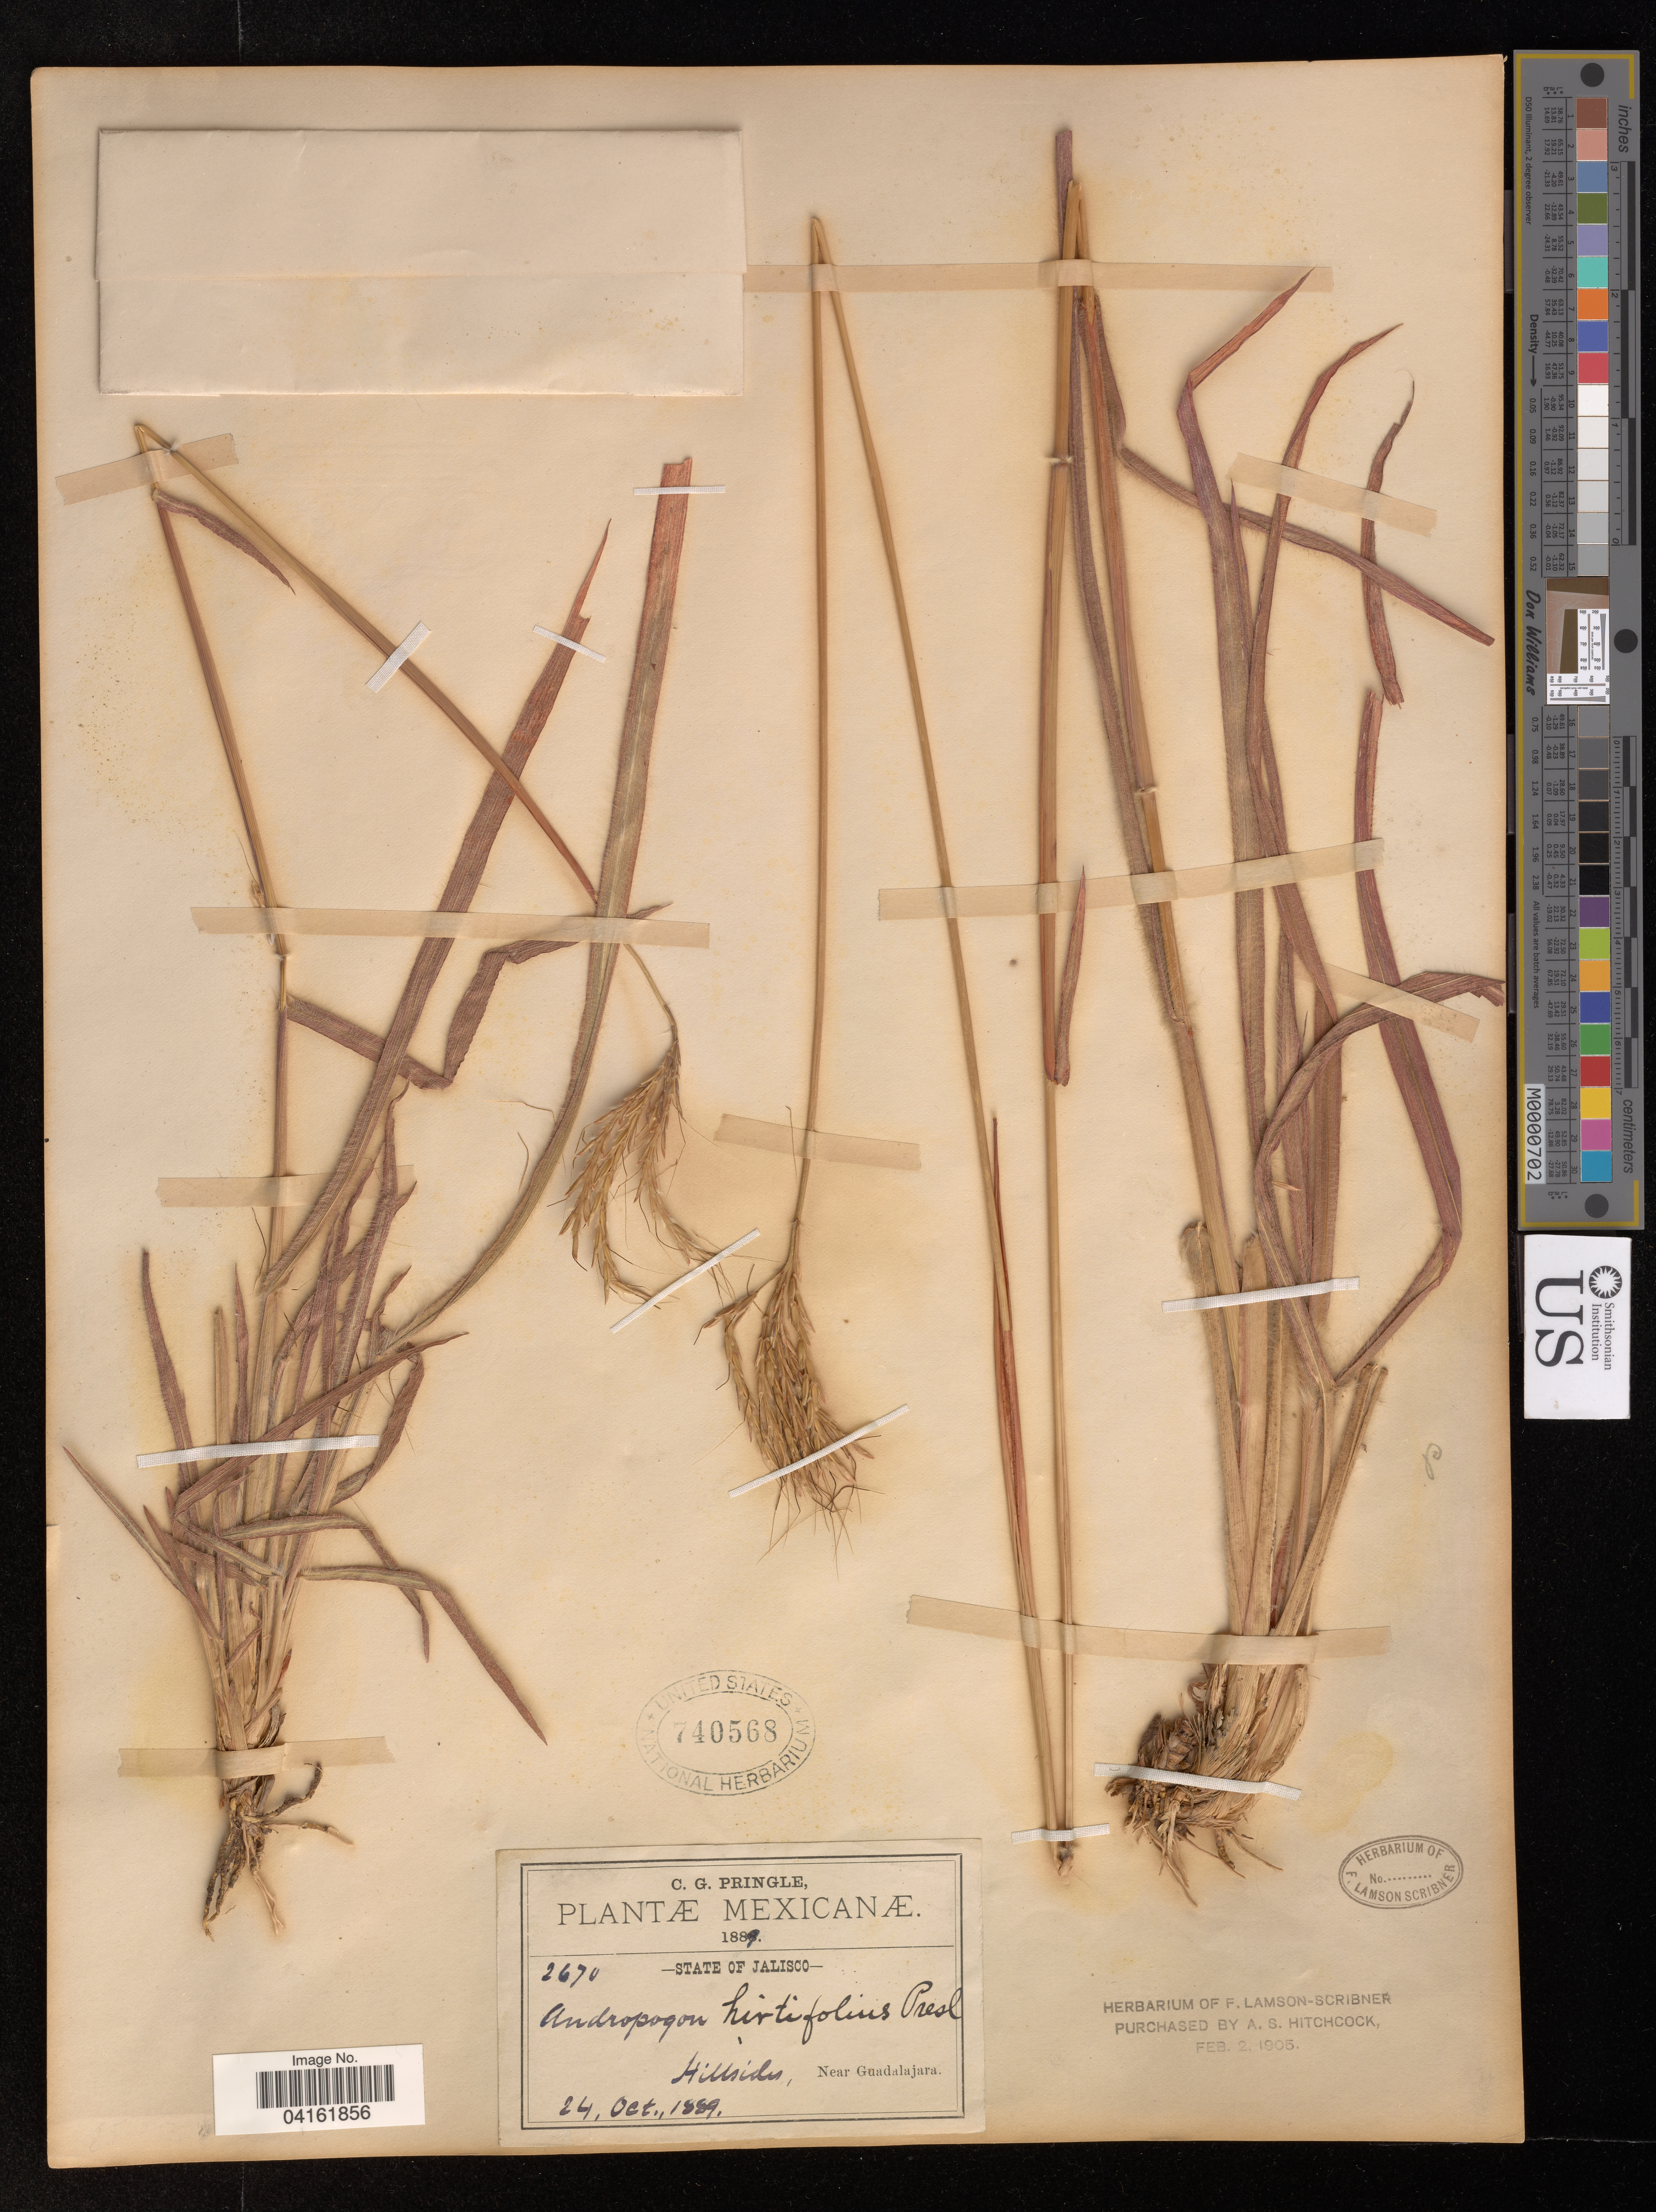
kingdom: Plantae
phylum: Tracheophyta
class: Liliopsida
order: Poales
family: Poaceae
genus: Andropogon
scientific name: Andropogon hirtifolius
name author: C. Presl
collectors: C. G. Pringle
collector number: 2670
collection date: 1889-10-24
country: Mexico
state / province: Jalisco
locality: Hillsides, Near Guadalajara.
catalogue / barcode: US 740568